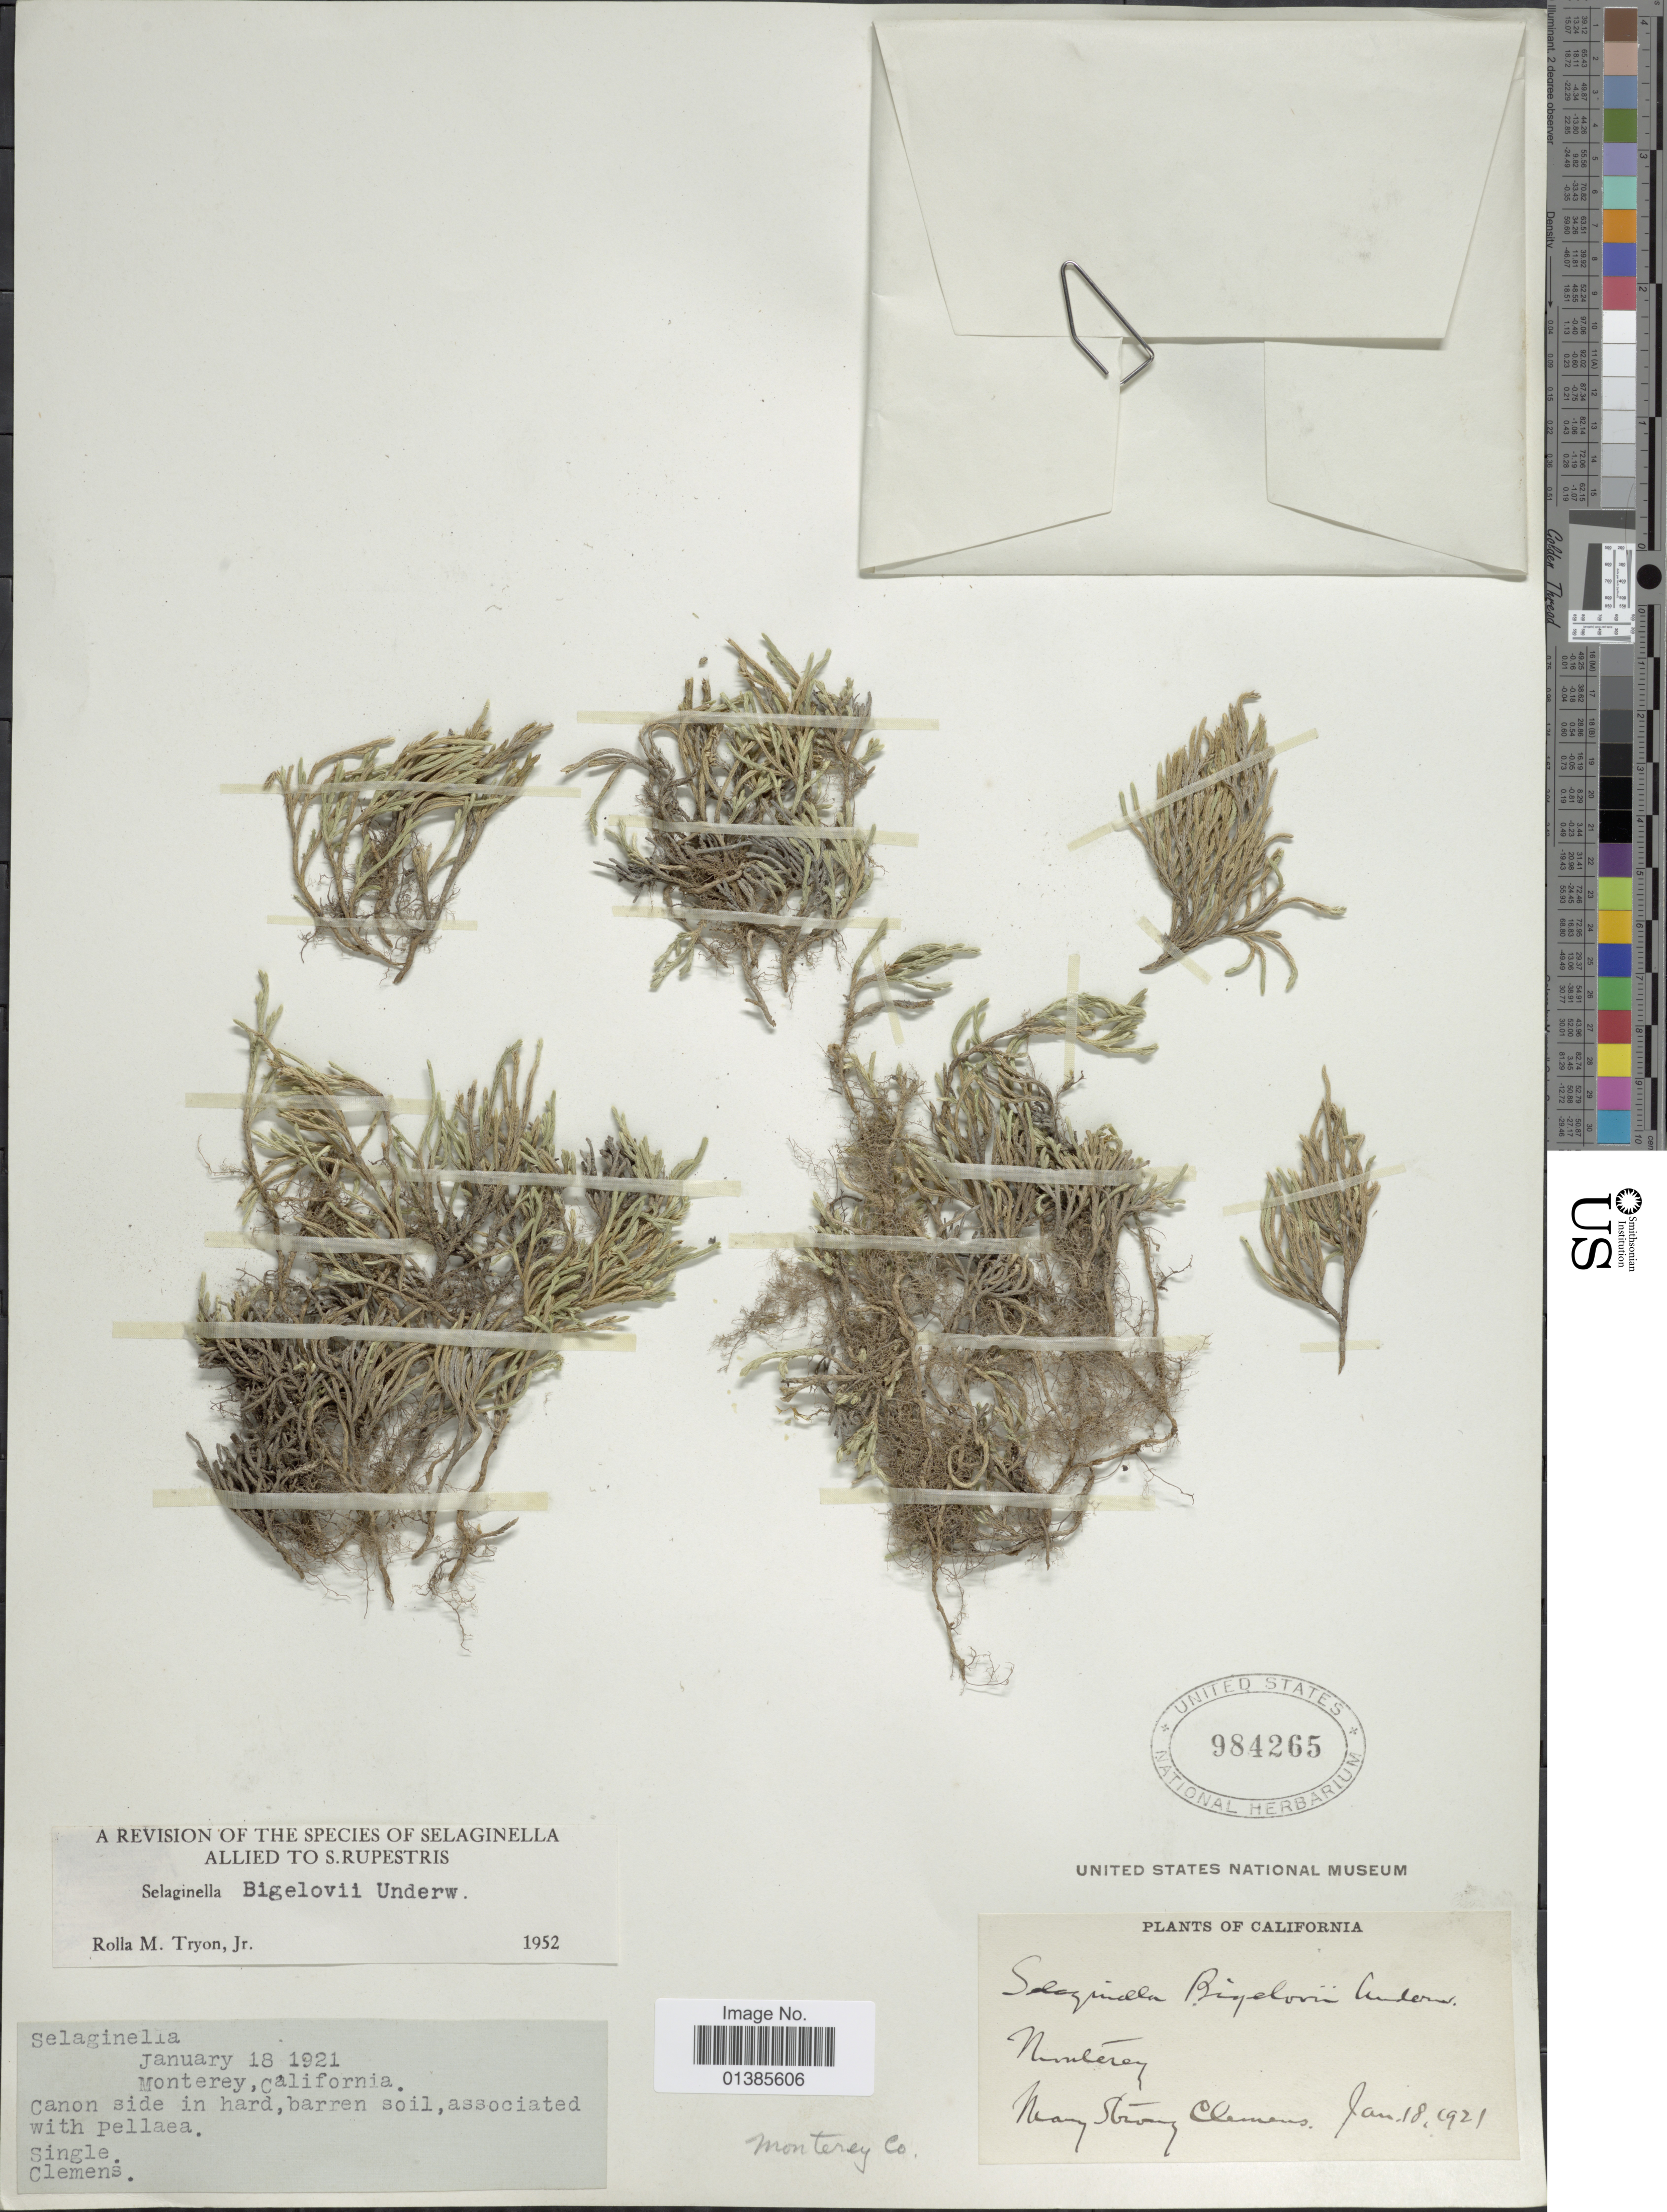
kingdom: Plantae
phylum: Tracheophyta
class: Lycopodiopsida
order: Selaginellales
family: Selaginellaceae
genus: Selaginella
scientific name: Selaginella bigelovii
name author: Underw.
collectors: M. S. Clemens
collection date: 1921-01-18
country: United States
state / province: California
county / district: Monterey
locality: Monterey.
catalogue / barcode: US 984265